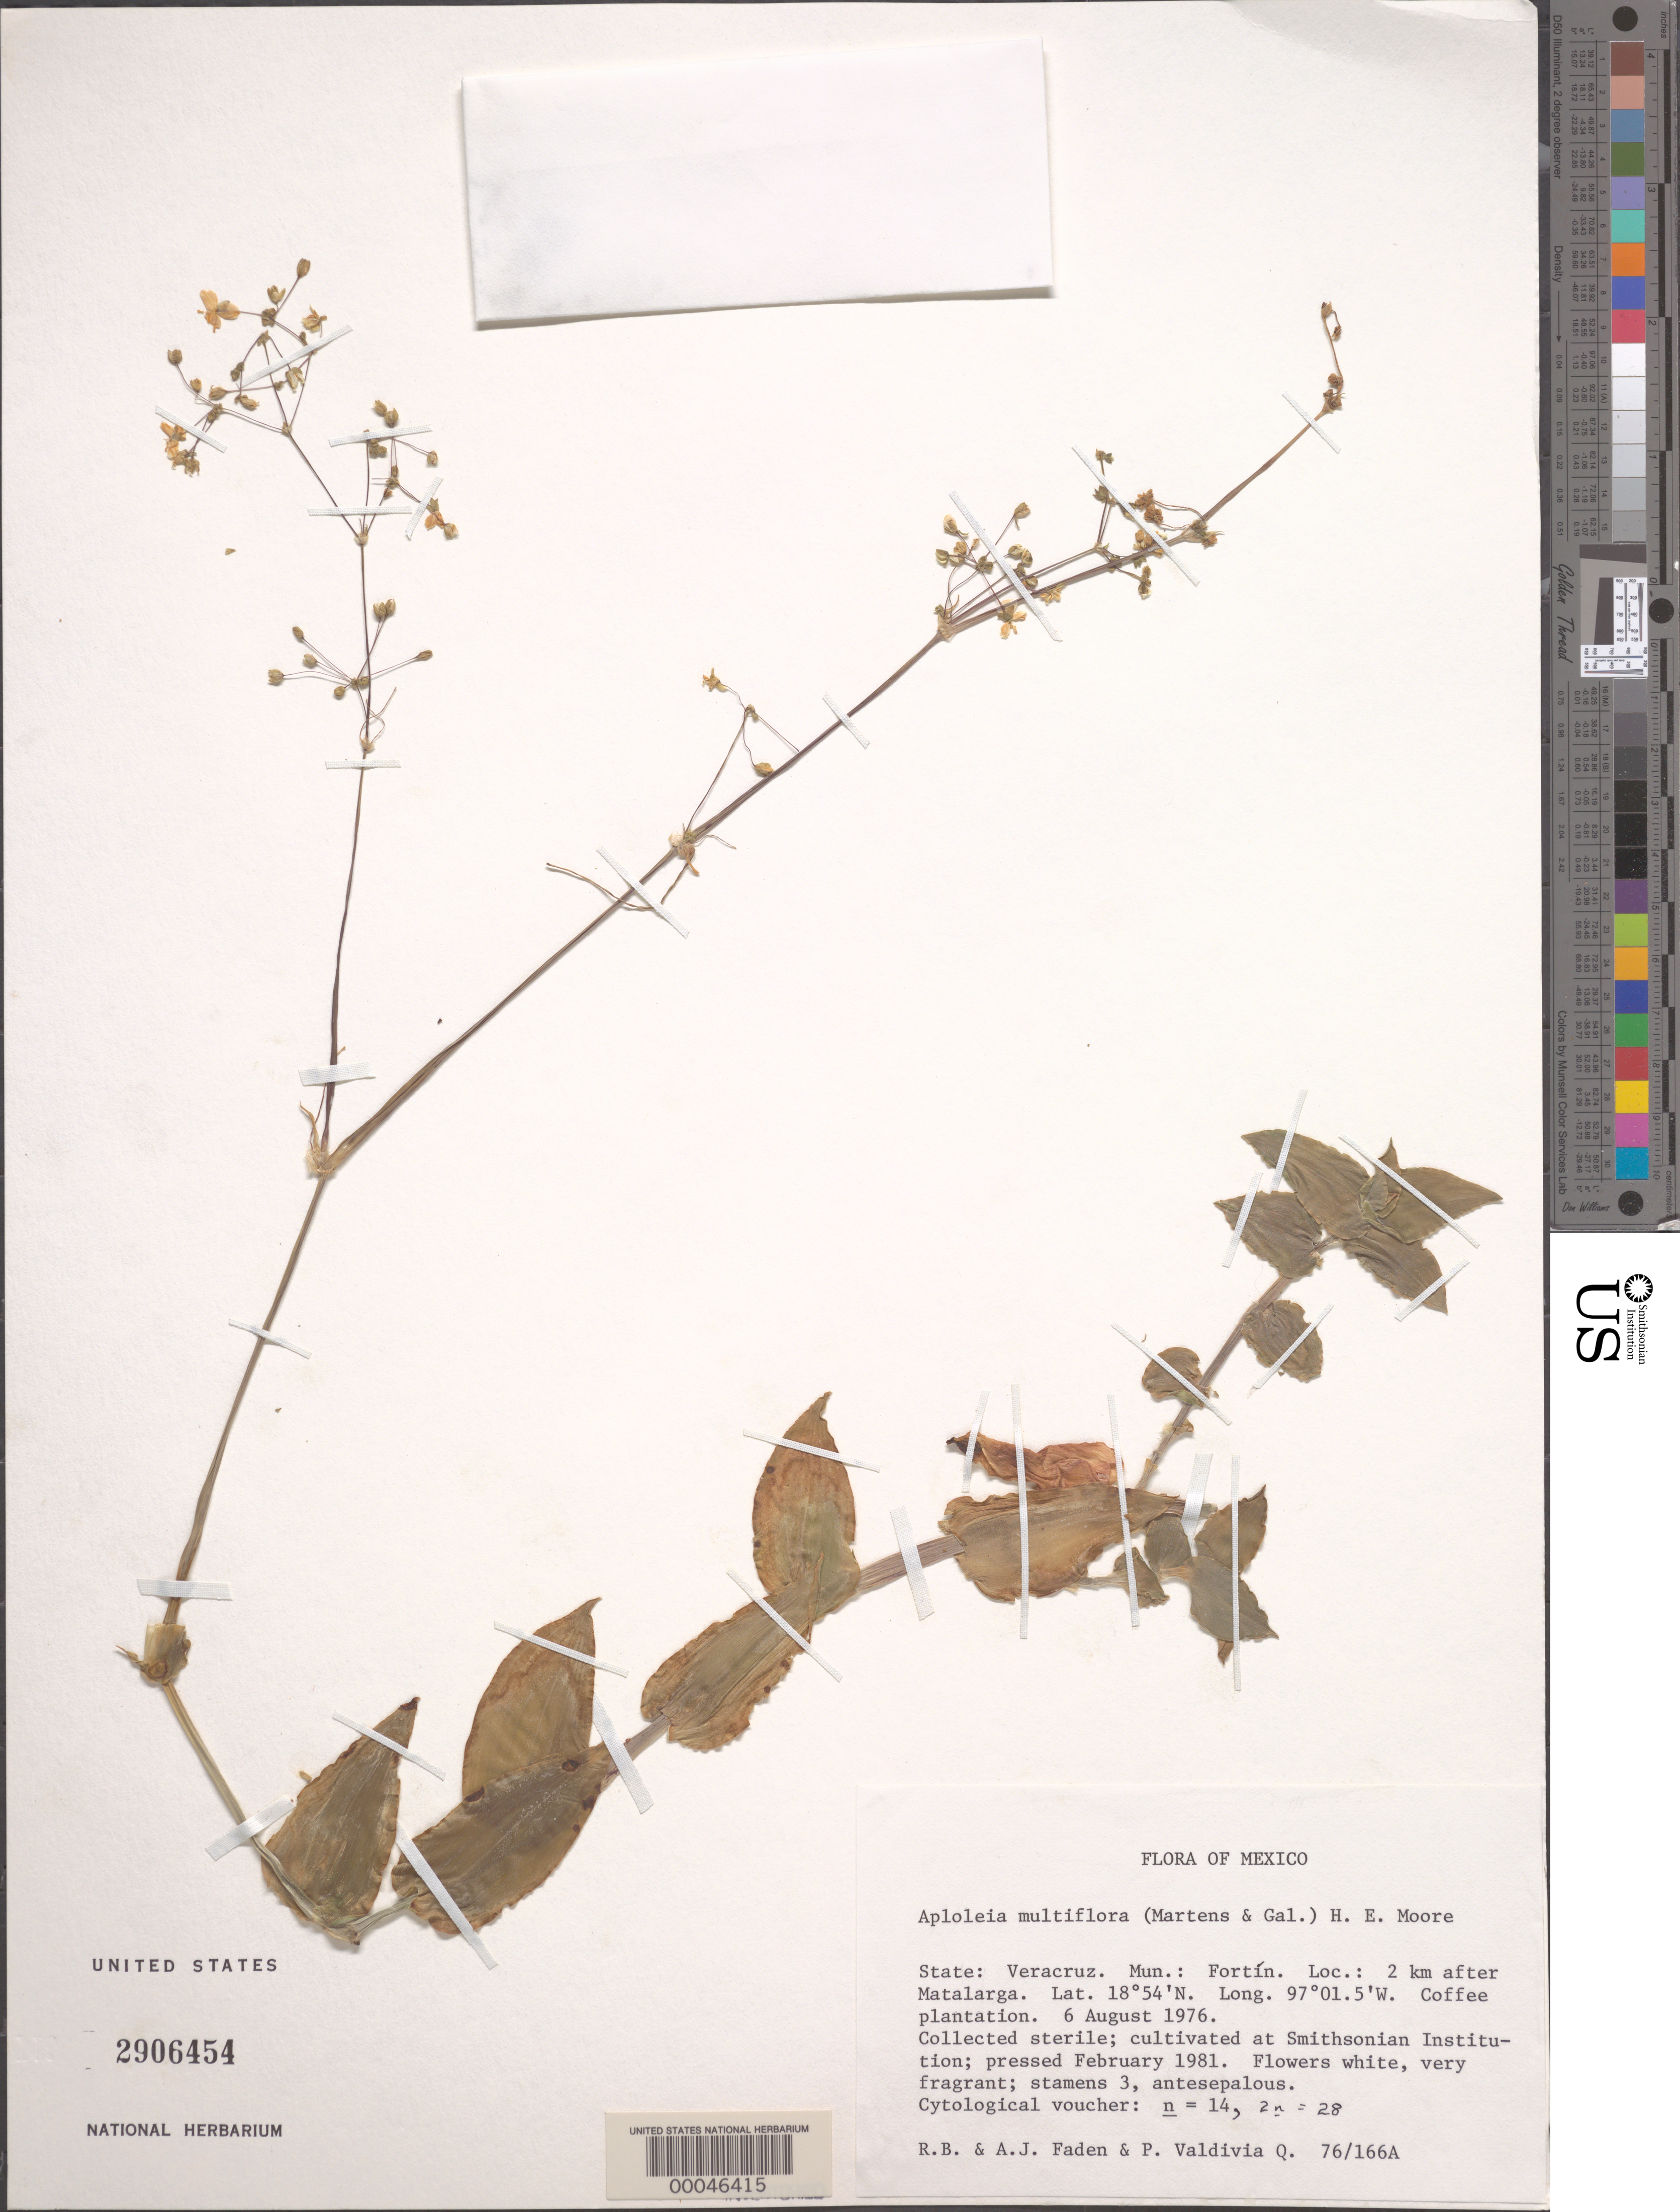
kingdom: Plantae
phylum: Tracheophyta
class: Liliopsida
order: Commelinales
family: Commelinaceae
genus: Callisia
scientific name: Callisia multiflora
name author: (M. Martens & Galeotti) Standl.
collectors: R. B. Faden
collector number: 76/166a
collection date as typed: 06 Aug 1976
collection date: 1976-08-06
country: Mexico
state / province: Veracruz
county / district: Fortín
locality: Near matalarga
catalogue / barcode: US 2906454